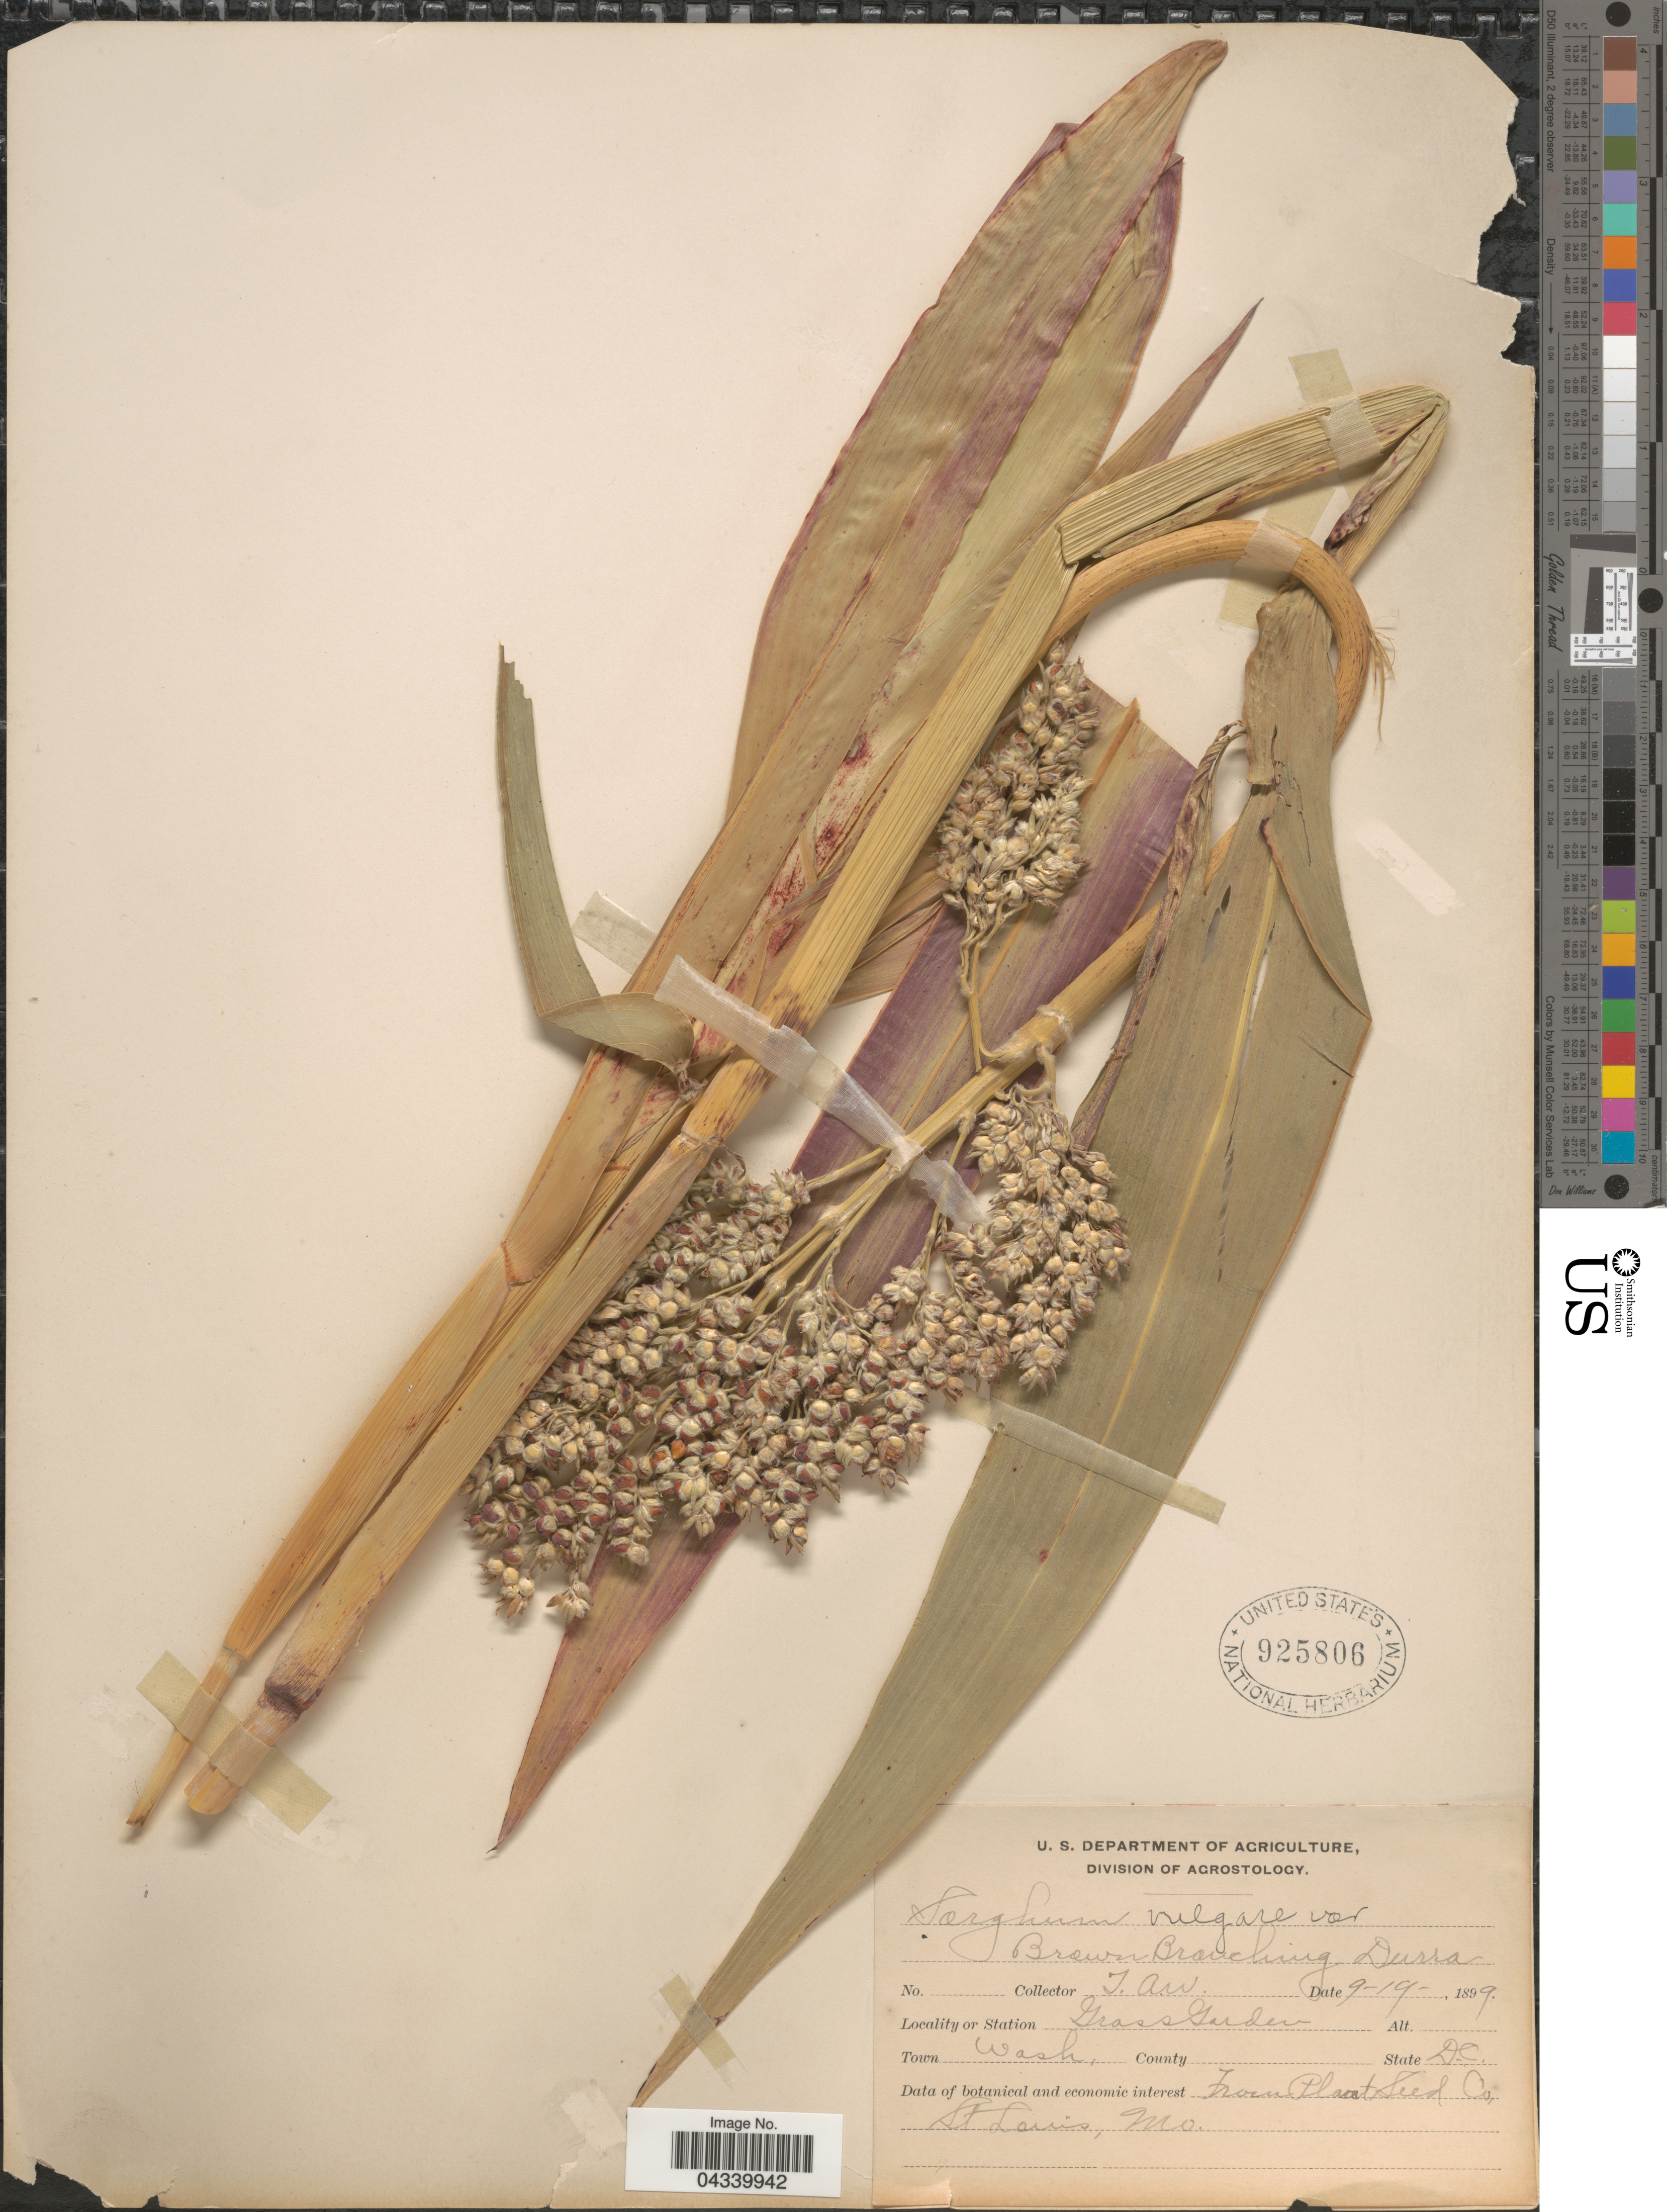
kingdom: Plantae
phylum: Tracheophyta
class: Liliopsida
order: Poales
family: Poaceae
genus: Sorghum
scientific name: Sorghum bicolor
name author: (L.) Moench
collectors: T. A. W.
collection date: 1899-09-19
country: United States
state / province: District of Columbia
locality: Grass Garden. Town Wash.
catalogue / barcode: US 925806